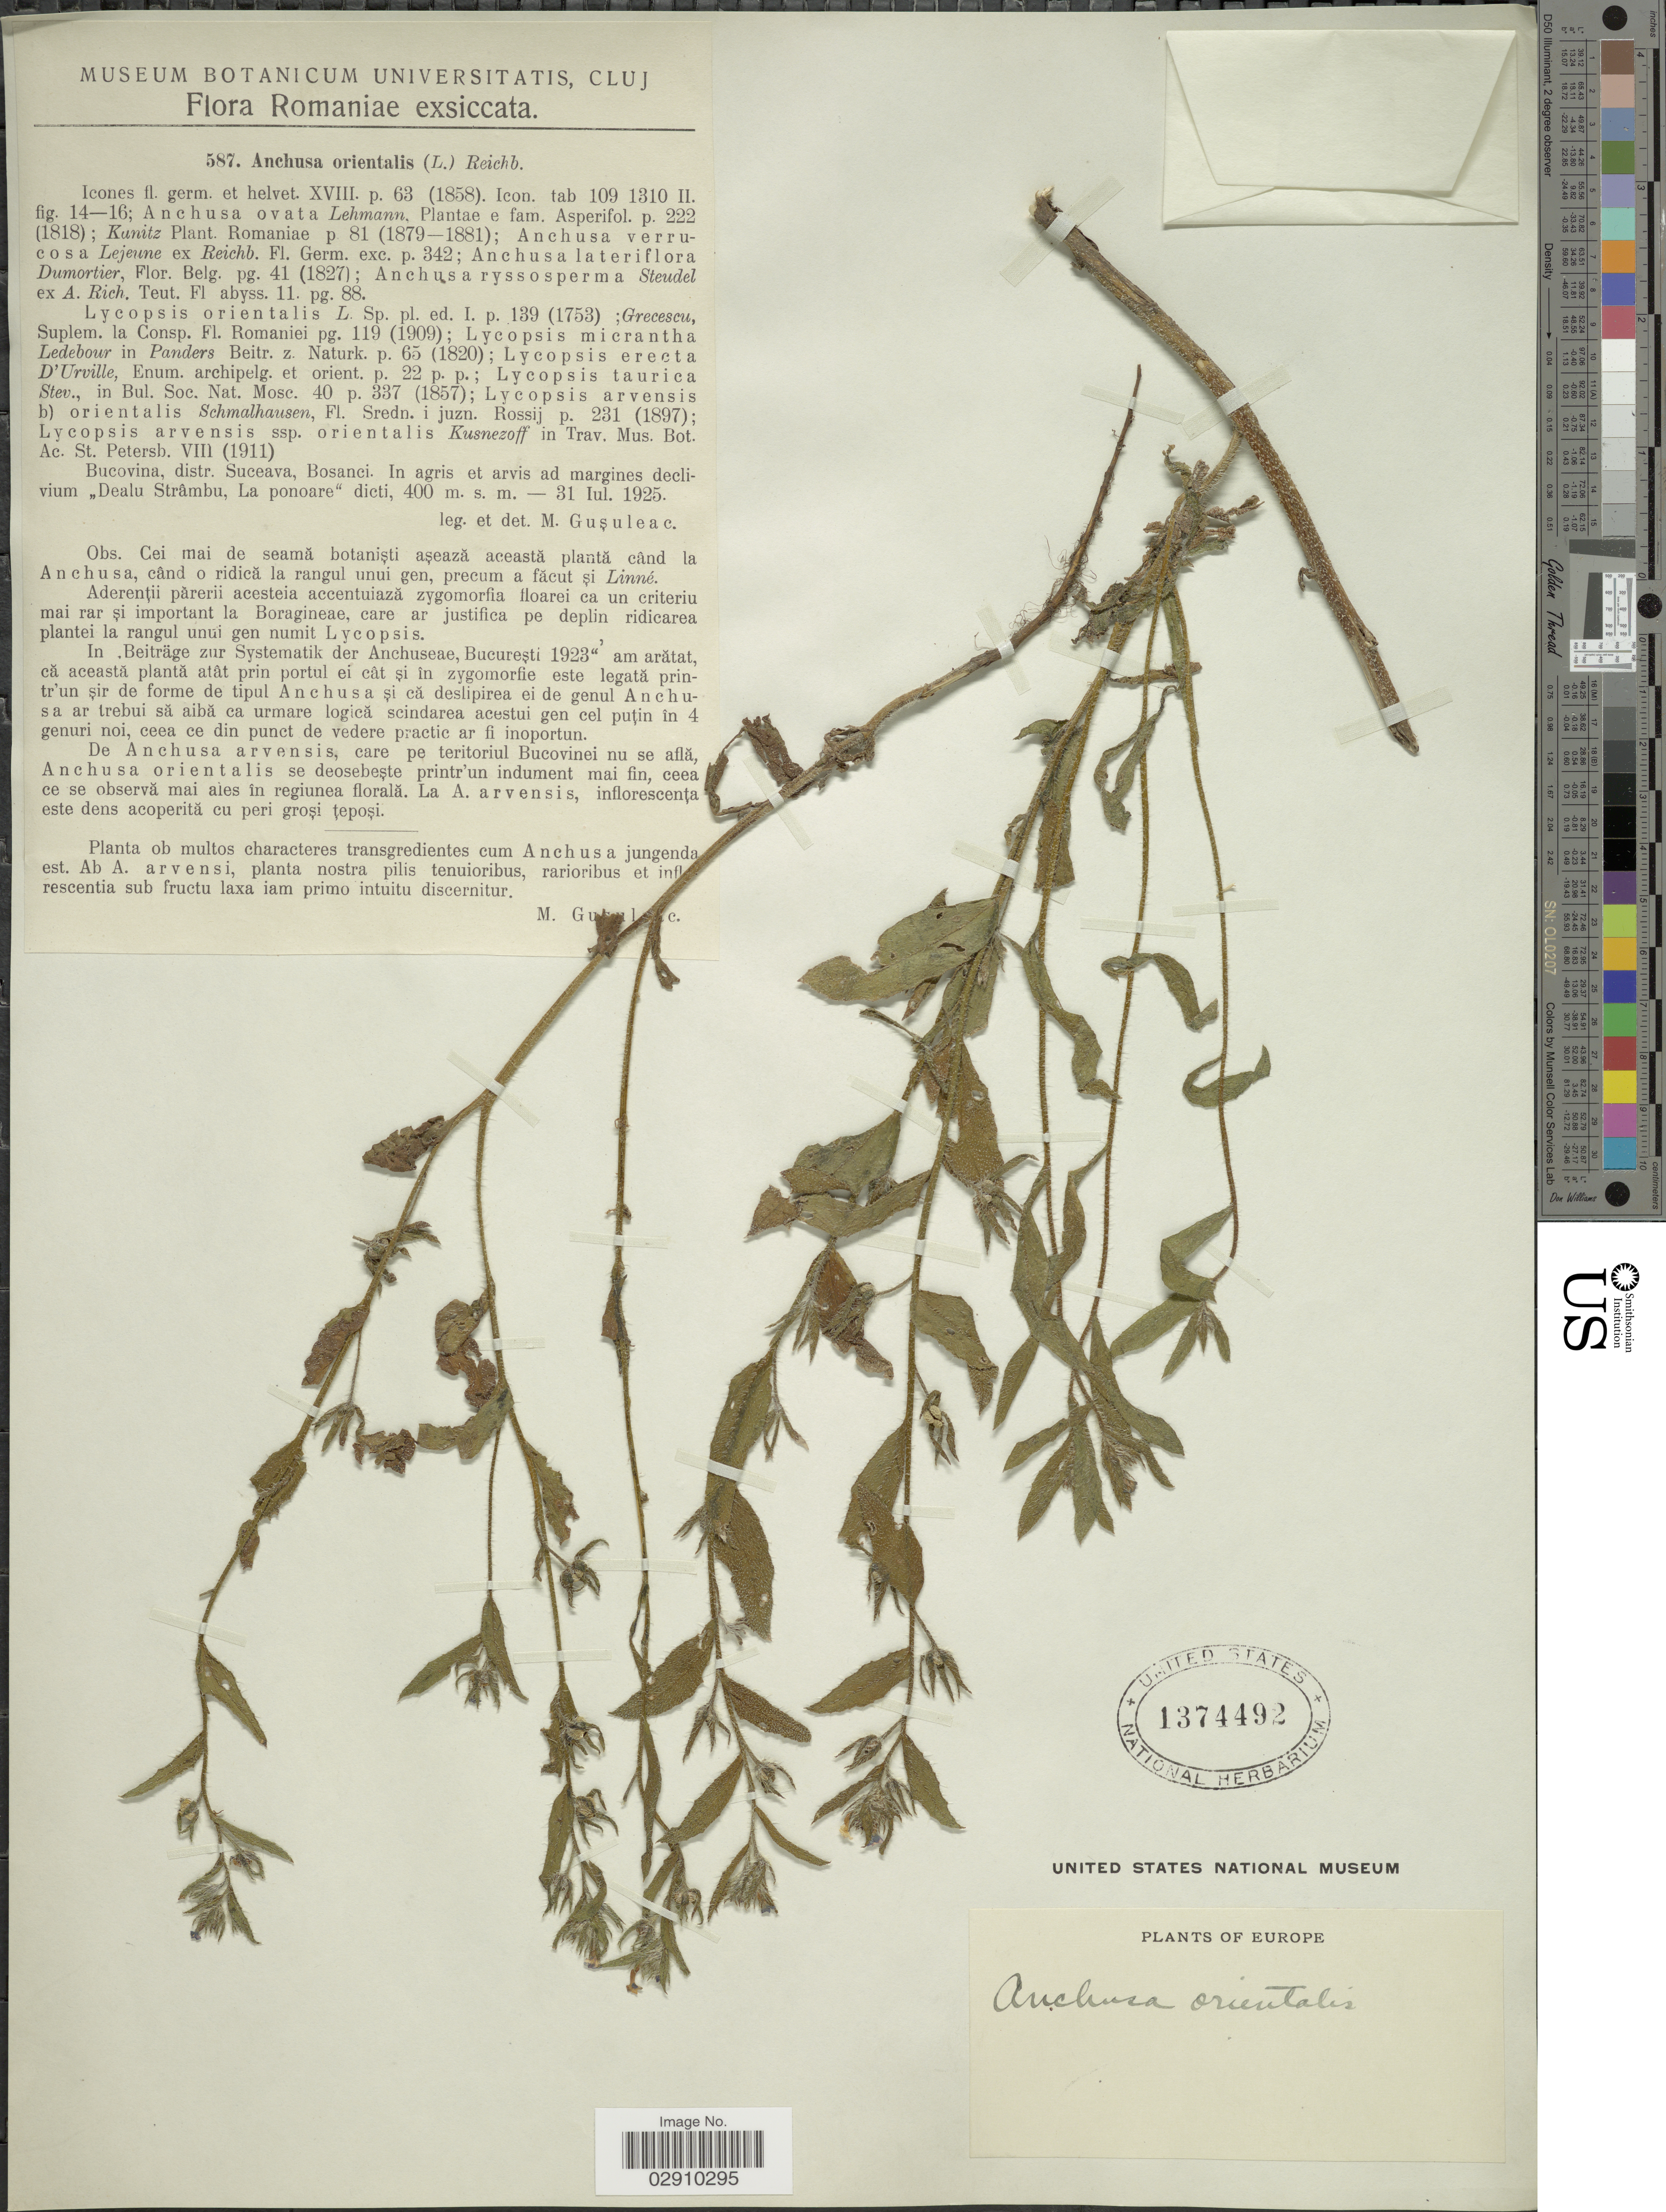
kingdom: Plantae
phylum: Tracheophyta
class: Magnoliopsida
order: Boraginales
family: Boraginaceae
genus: Anchusa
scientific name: Anchusa orientalis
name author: L.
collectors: M. Gusuleac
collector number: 587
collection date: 1925-07-31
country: Romania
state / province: Suceava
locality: Bucovina, distr. Suceava, Bosanci. In agris et arvis ad margines declivium "Dealu Strâmbu, La ponoare".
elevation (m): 400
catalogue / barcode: US 1374492